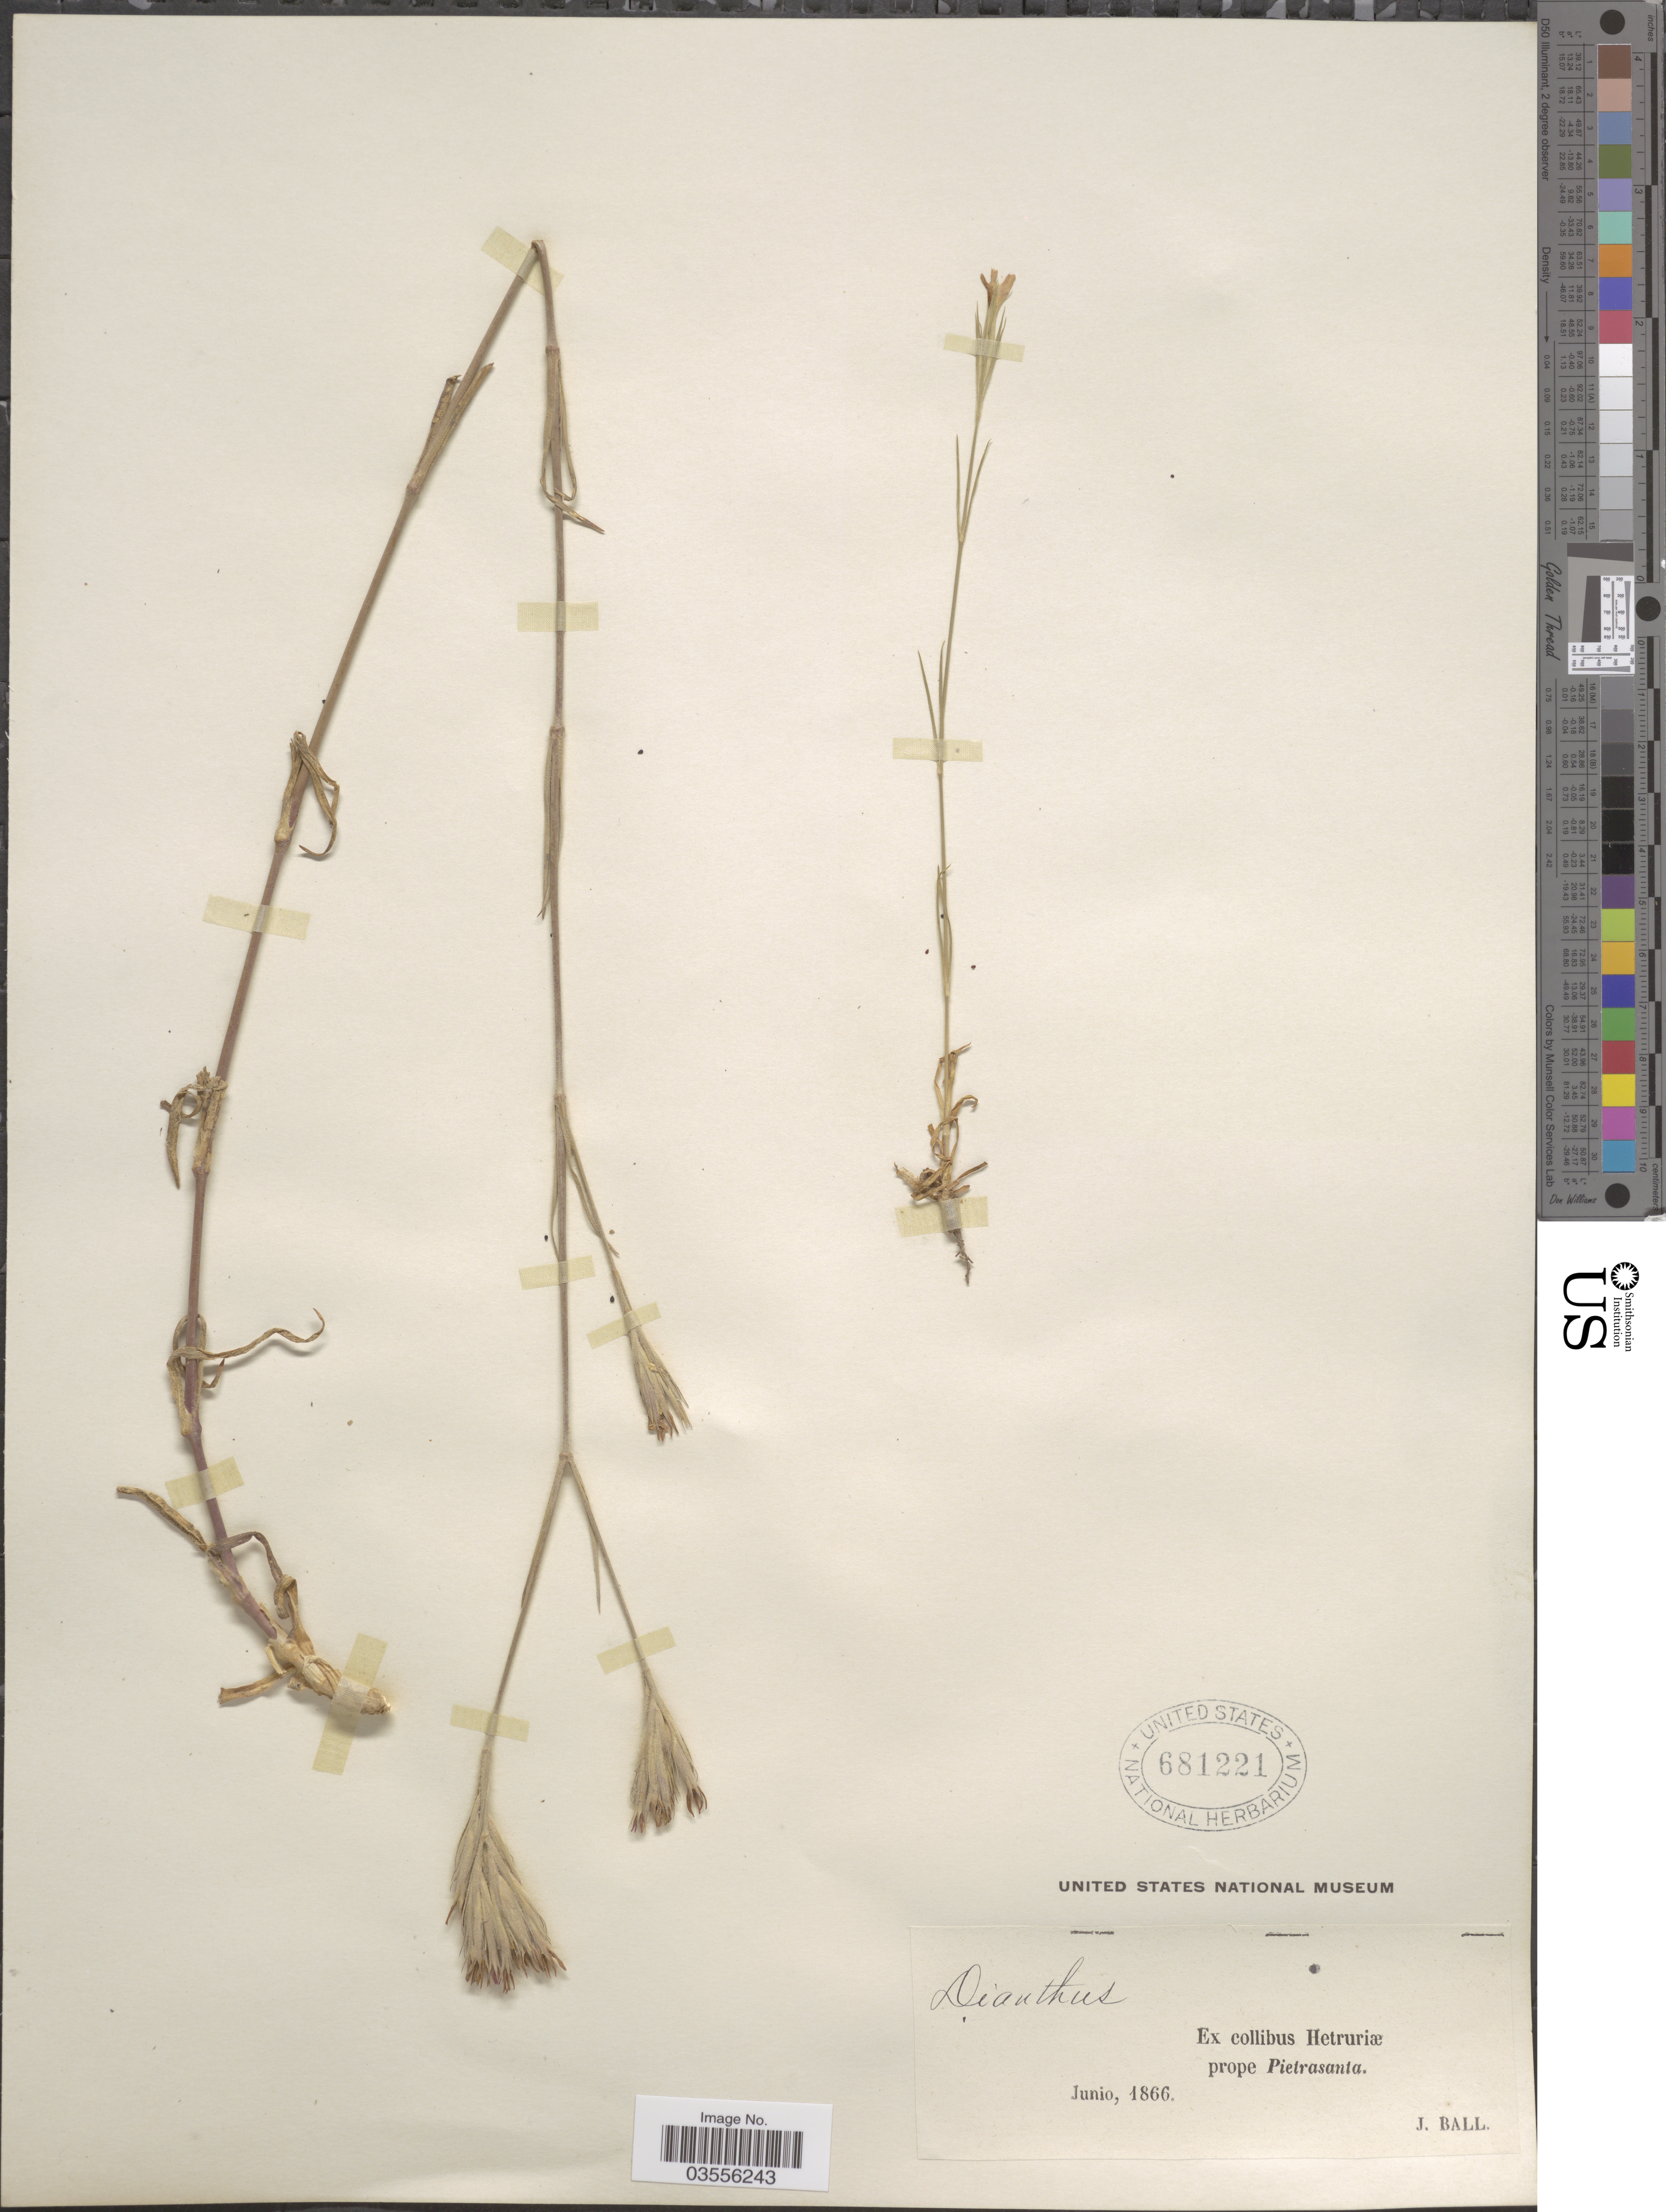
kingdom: Plantae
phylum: Tracheophyta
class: Magnoliopsida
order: Caryophyllales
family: Caryophyllaceae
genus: Dianthus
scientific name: Dianthus arenarius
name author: L.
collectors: J. Ball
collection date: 1866-06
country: Italy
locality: Ex collibus Hetruræ prope Pietrasanta.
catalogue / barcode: US 681221